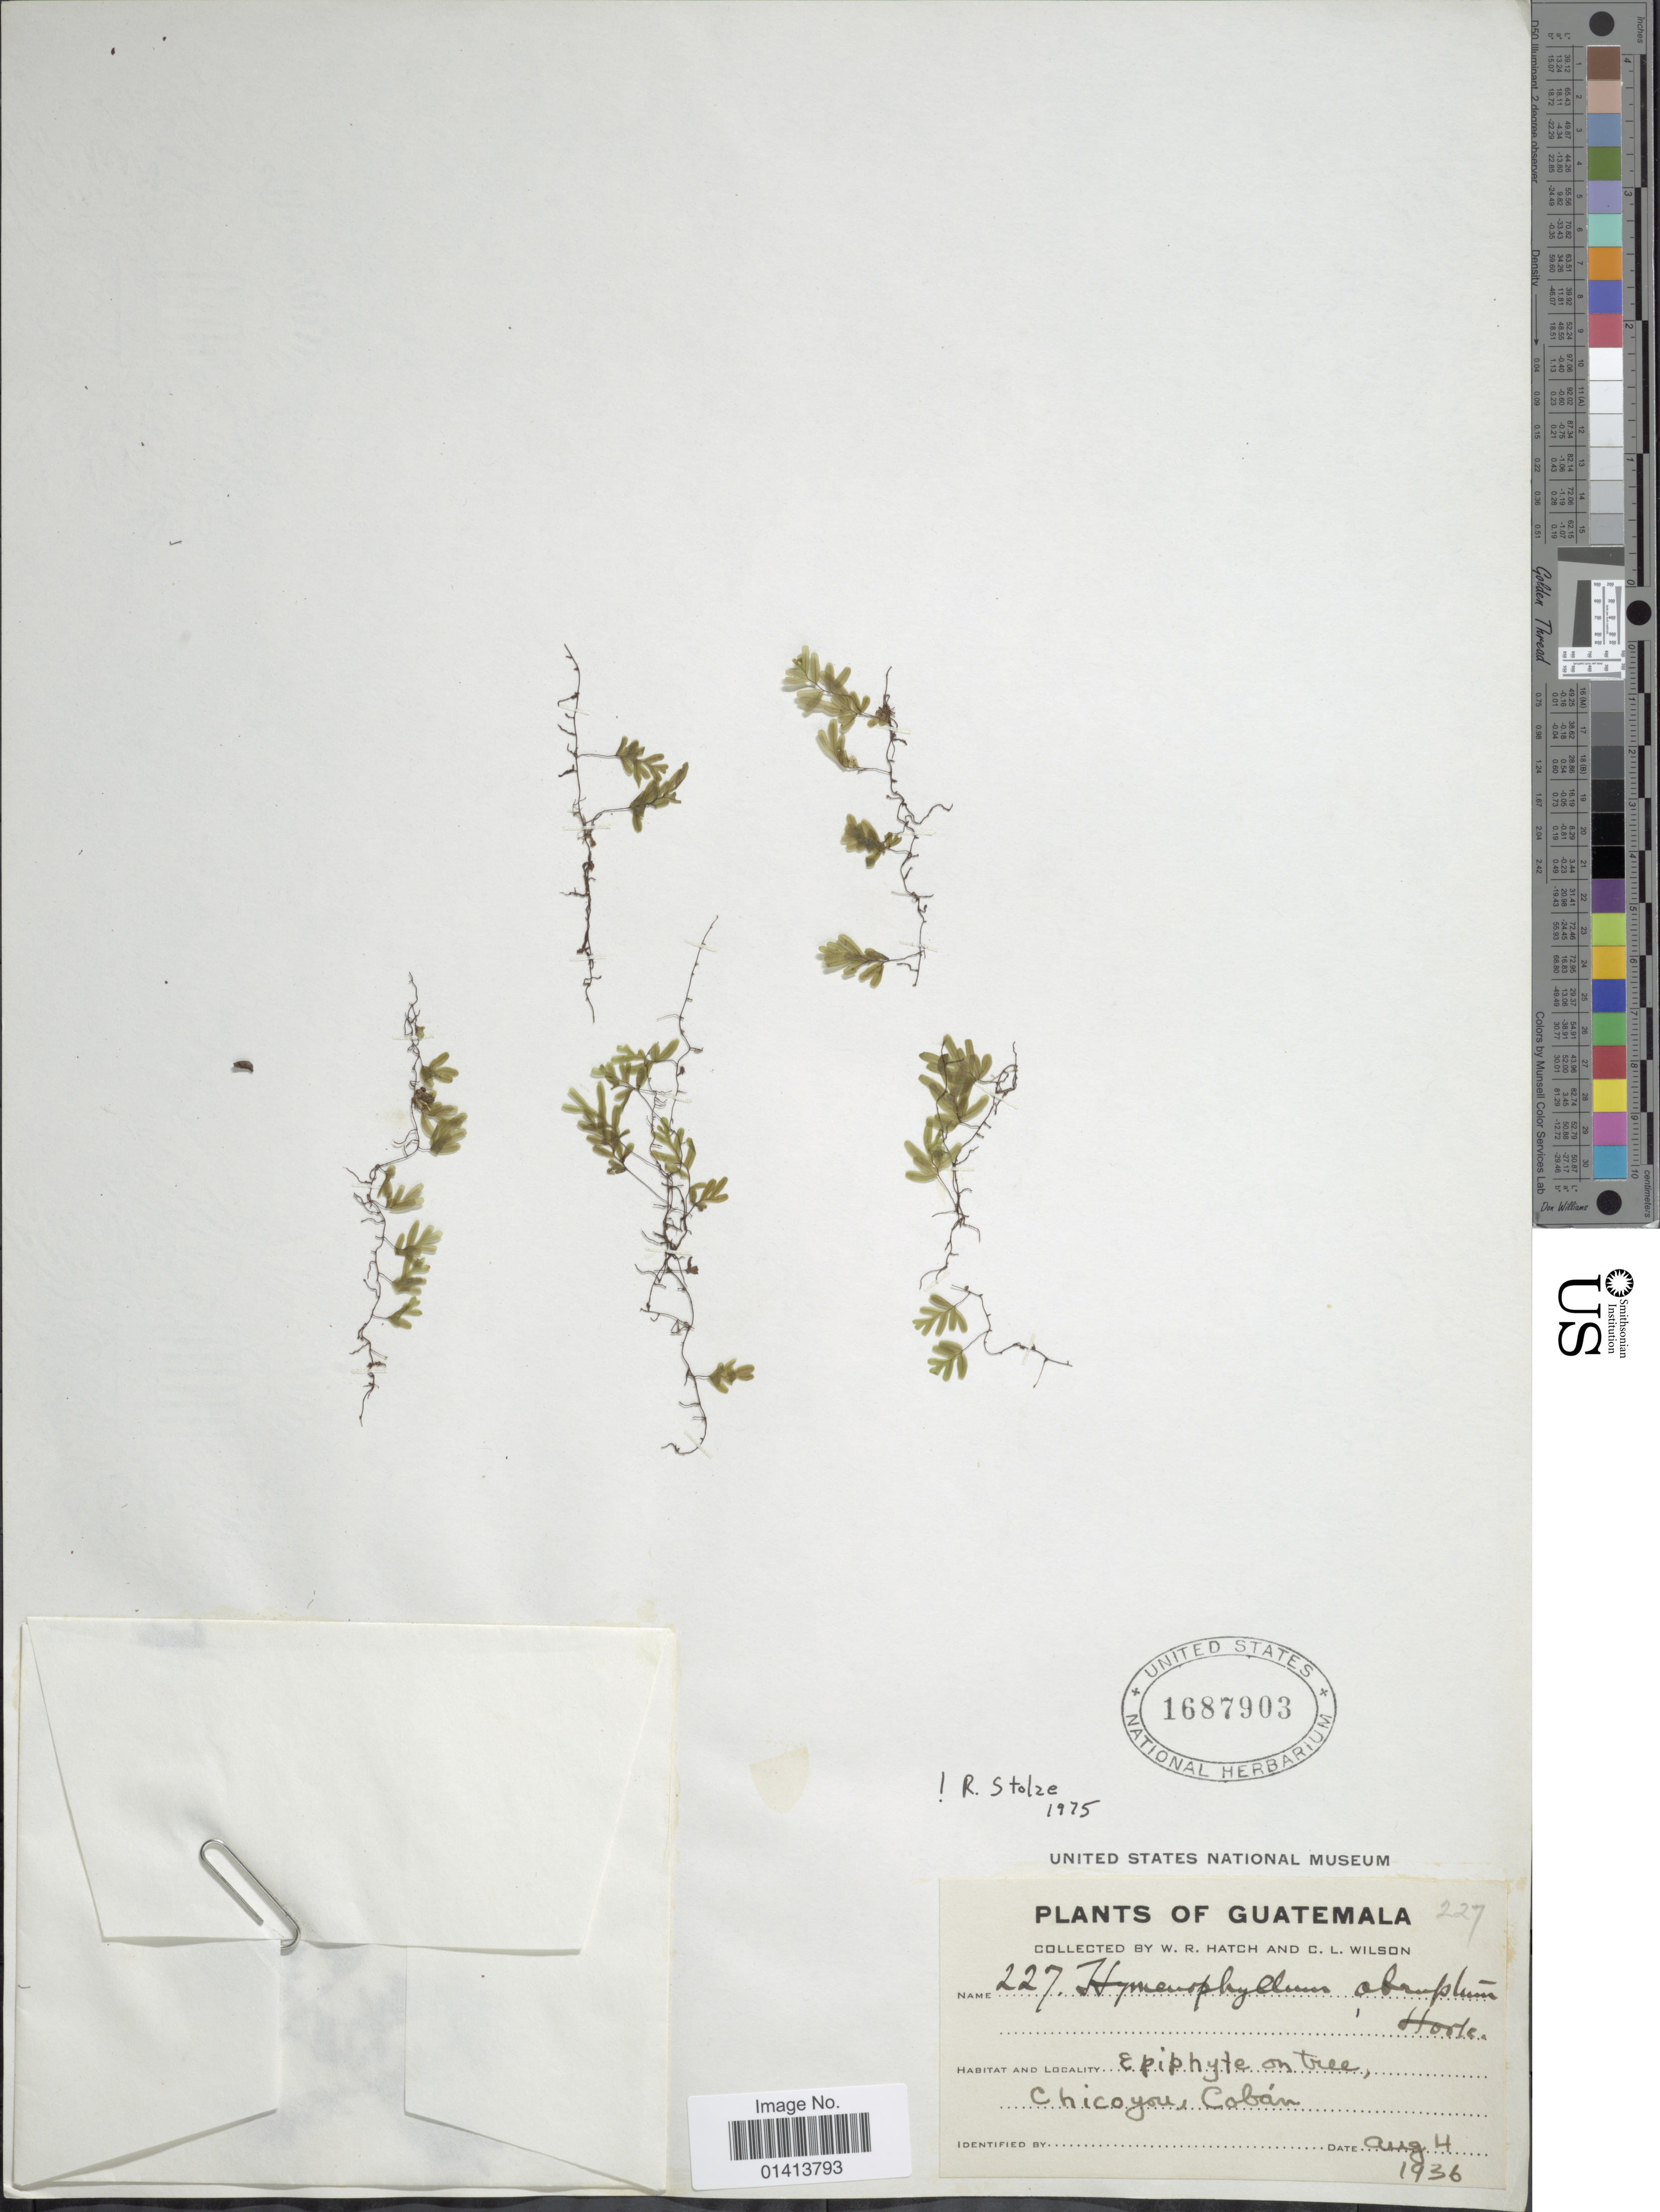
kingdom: Plantae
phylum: Tracheophyta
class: Polypodiopsida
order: Hymenophyllales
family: Hymenophyllaceae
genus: Hymenophyllum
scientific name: Hymenophyllum abruptum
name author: Hook.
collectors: W. Hatch & C. L. Wilson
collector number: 227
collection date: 1936-08-04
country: Guatemala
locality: Chicoyou, Cobán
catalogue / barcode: US 1687903